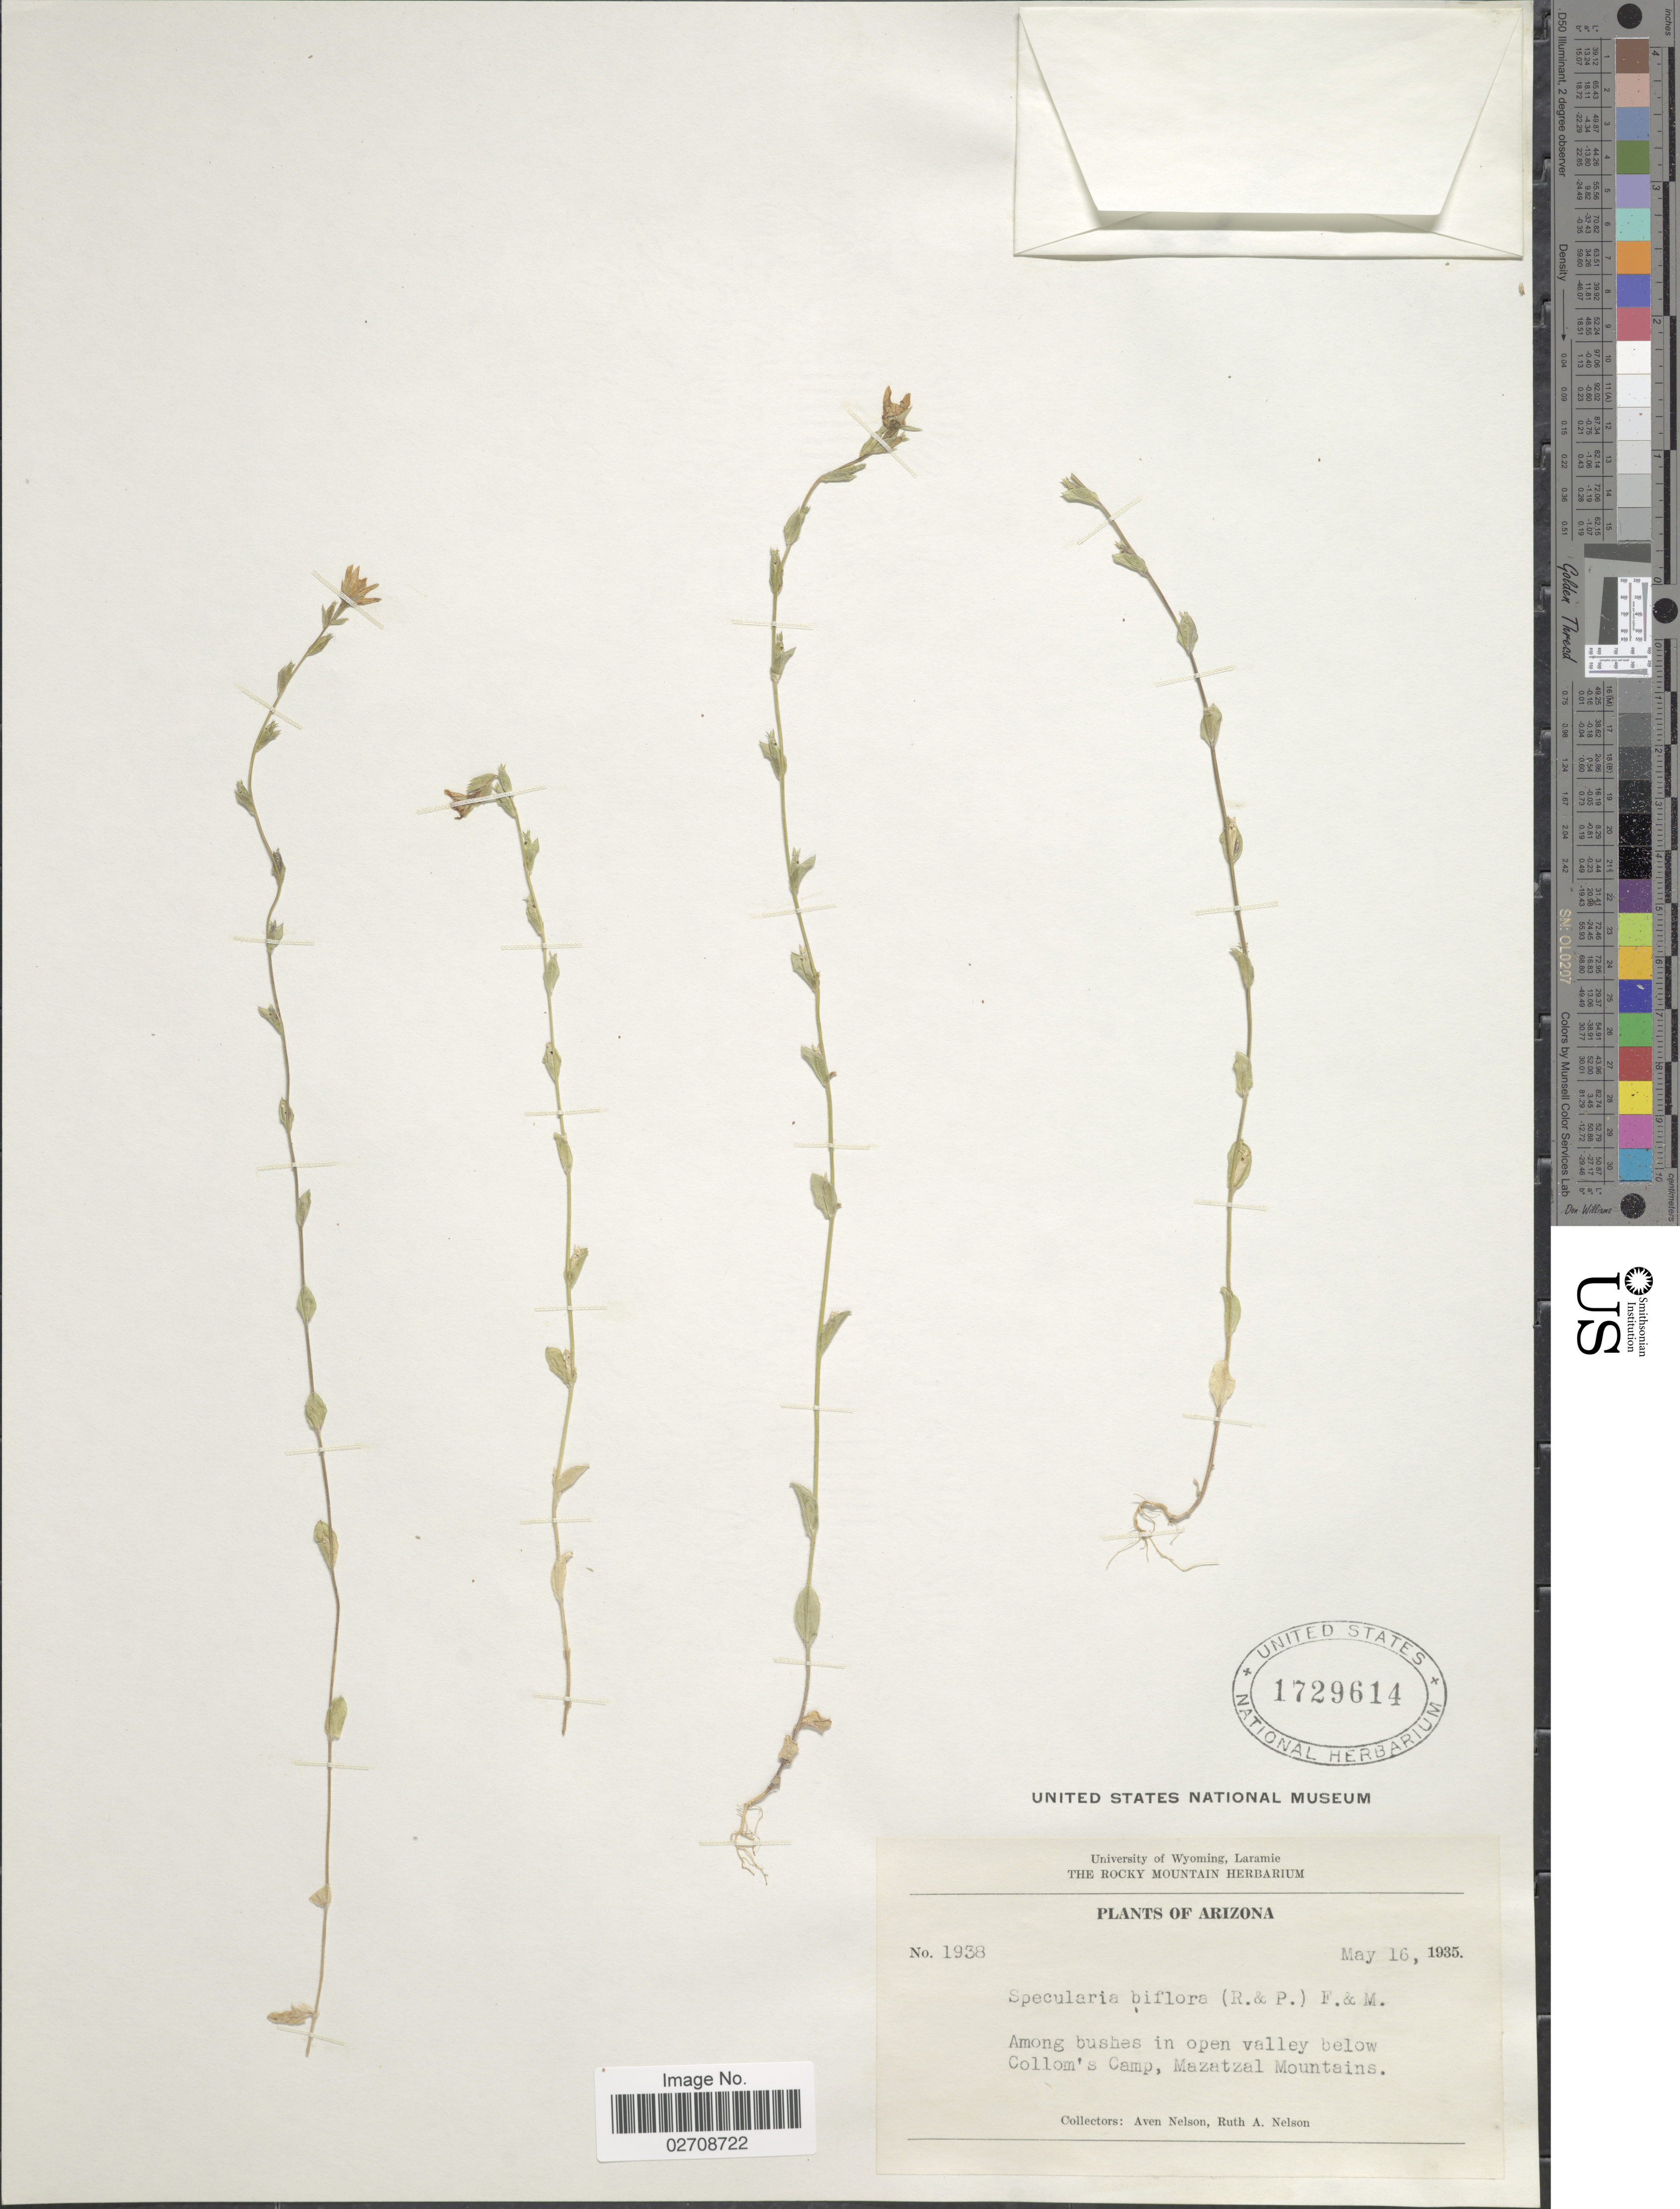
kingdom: Plantae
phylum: Tracheophyta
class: Magnoliopsida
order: Asterales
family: Campanulaceae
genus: Triodanis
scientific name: Triodanis biflora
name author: (Ruiz & Pav.) Greene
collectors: A. Nelson & R. A. Nelson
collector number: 1938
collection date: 1935-05-16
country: United States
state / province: Arizona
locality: Among bushes in open valley below Collom's Camp, Mazatzal Mountains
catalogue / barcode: US 1729614